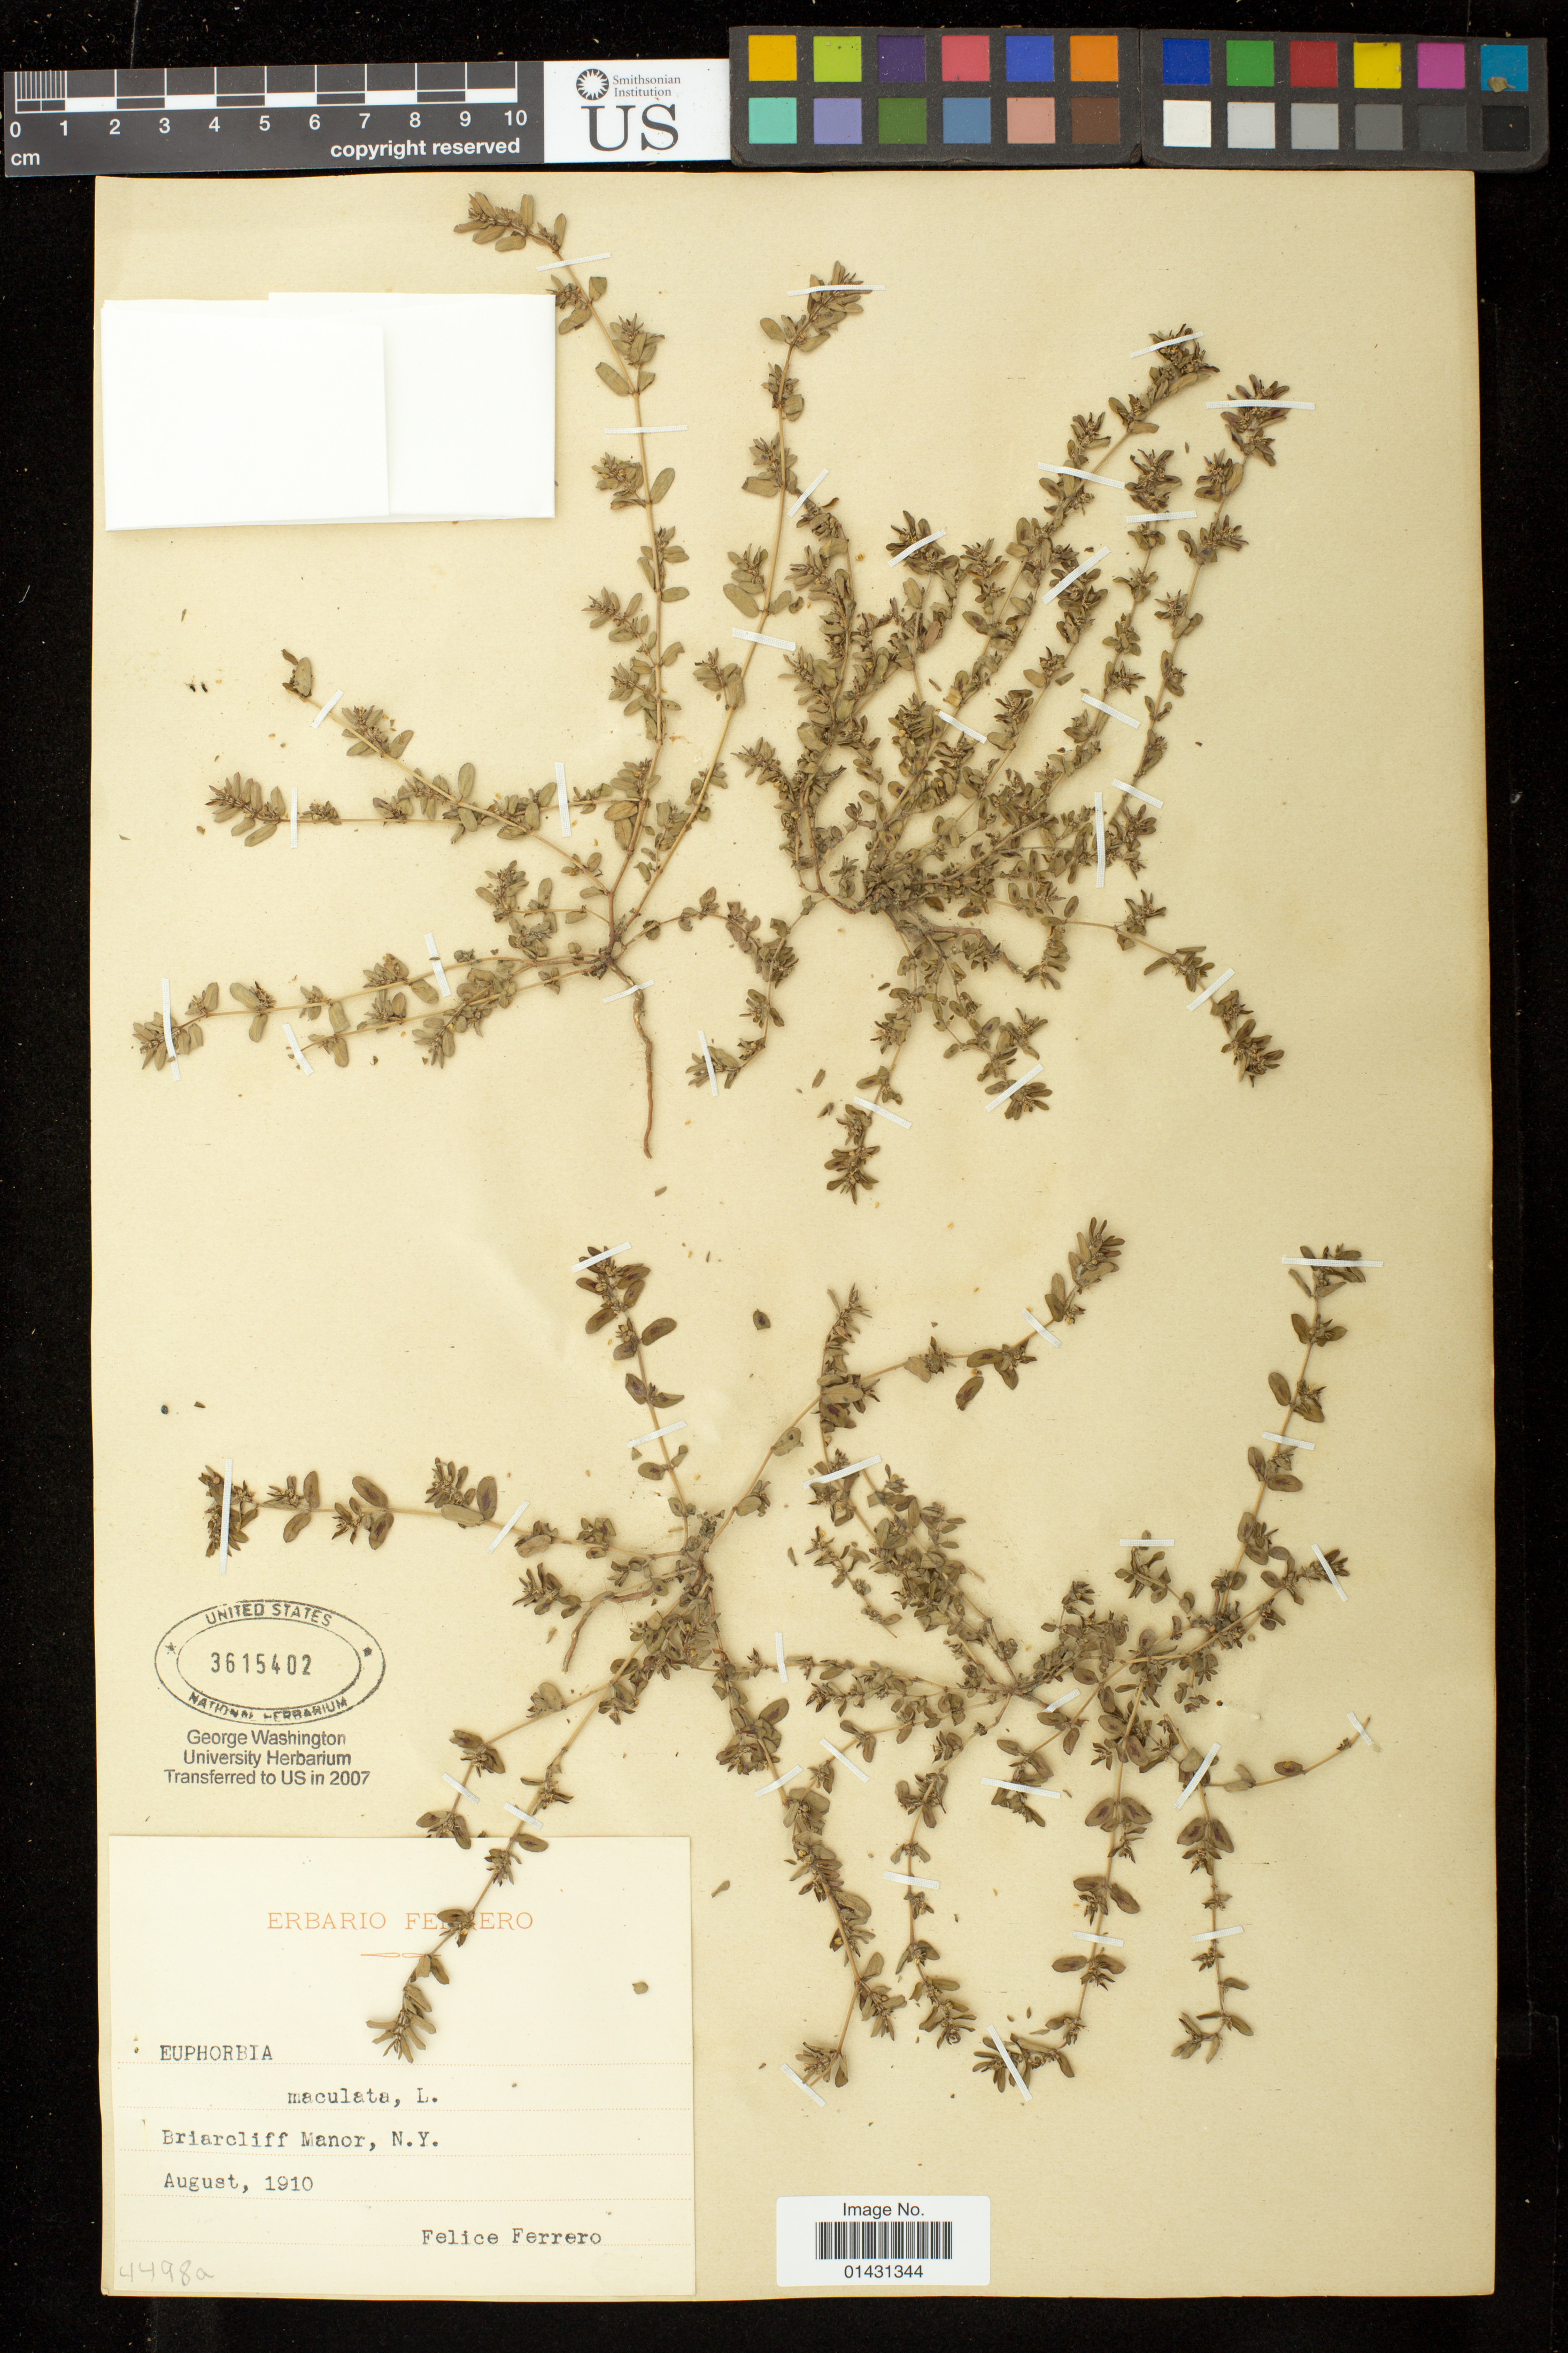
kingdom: Plantae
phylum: Tracheophyta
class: Magnoliopsida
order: Malpighiales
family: Euphorbiaceae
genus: Euphorbia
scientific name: Euphorbia maculata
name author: L.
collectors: F. Ferrero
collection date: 1910-08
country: United States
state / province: New York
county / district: Westchester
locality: Briarcliff Manor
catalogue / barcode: US 3615402